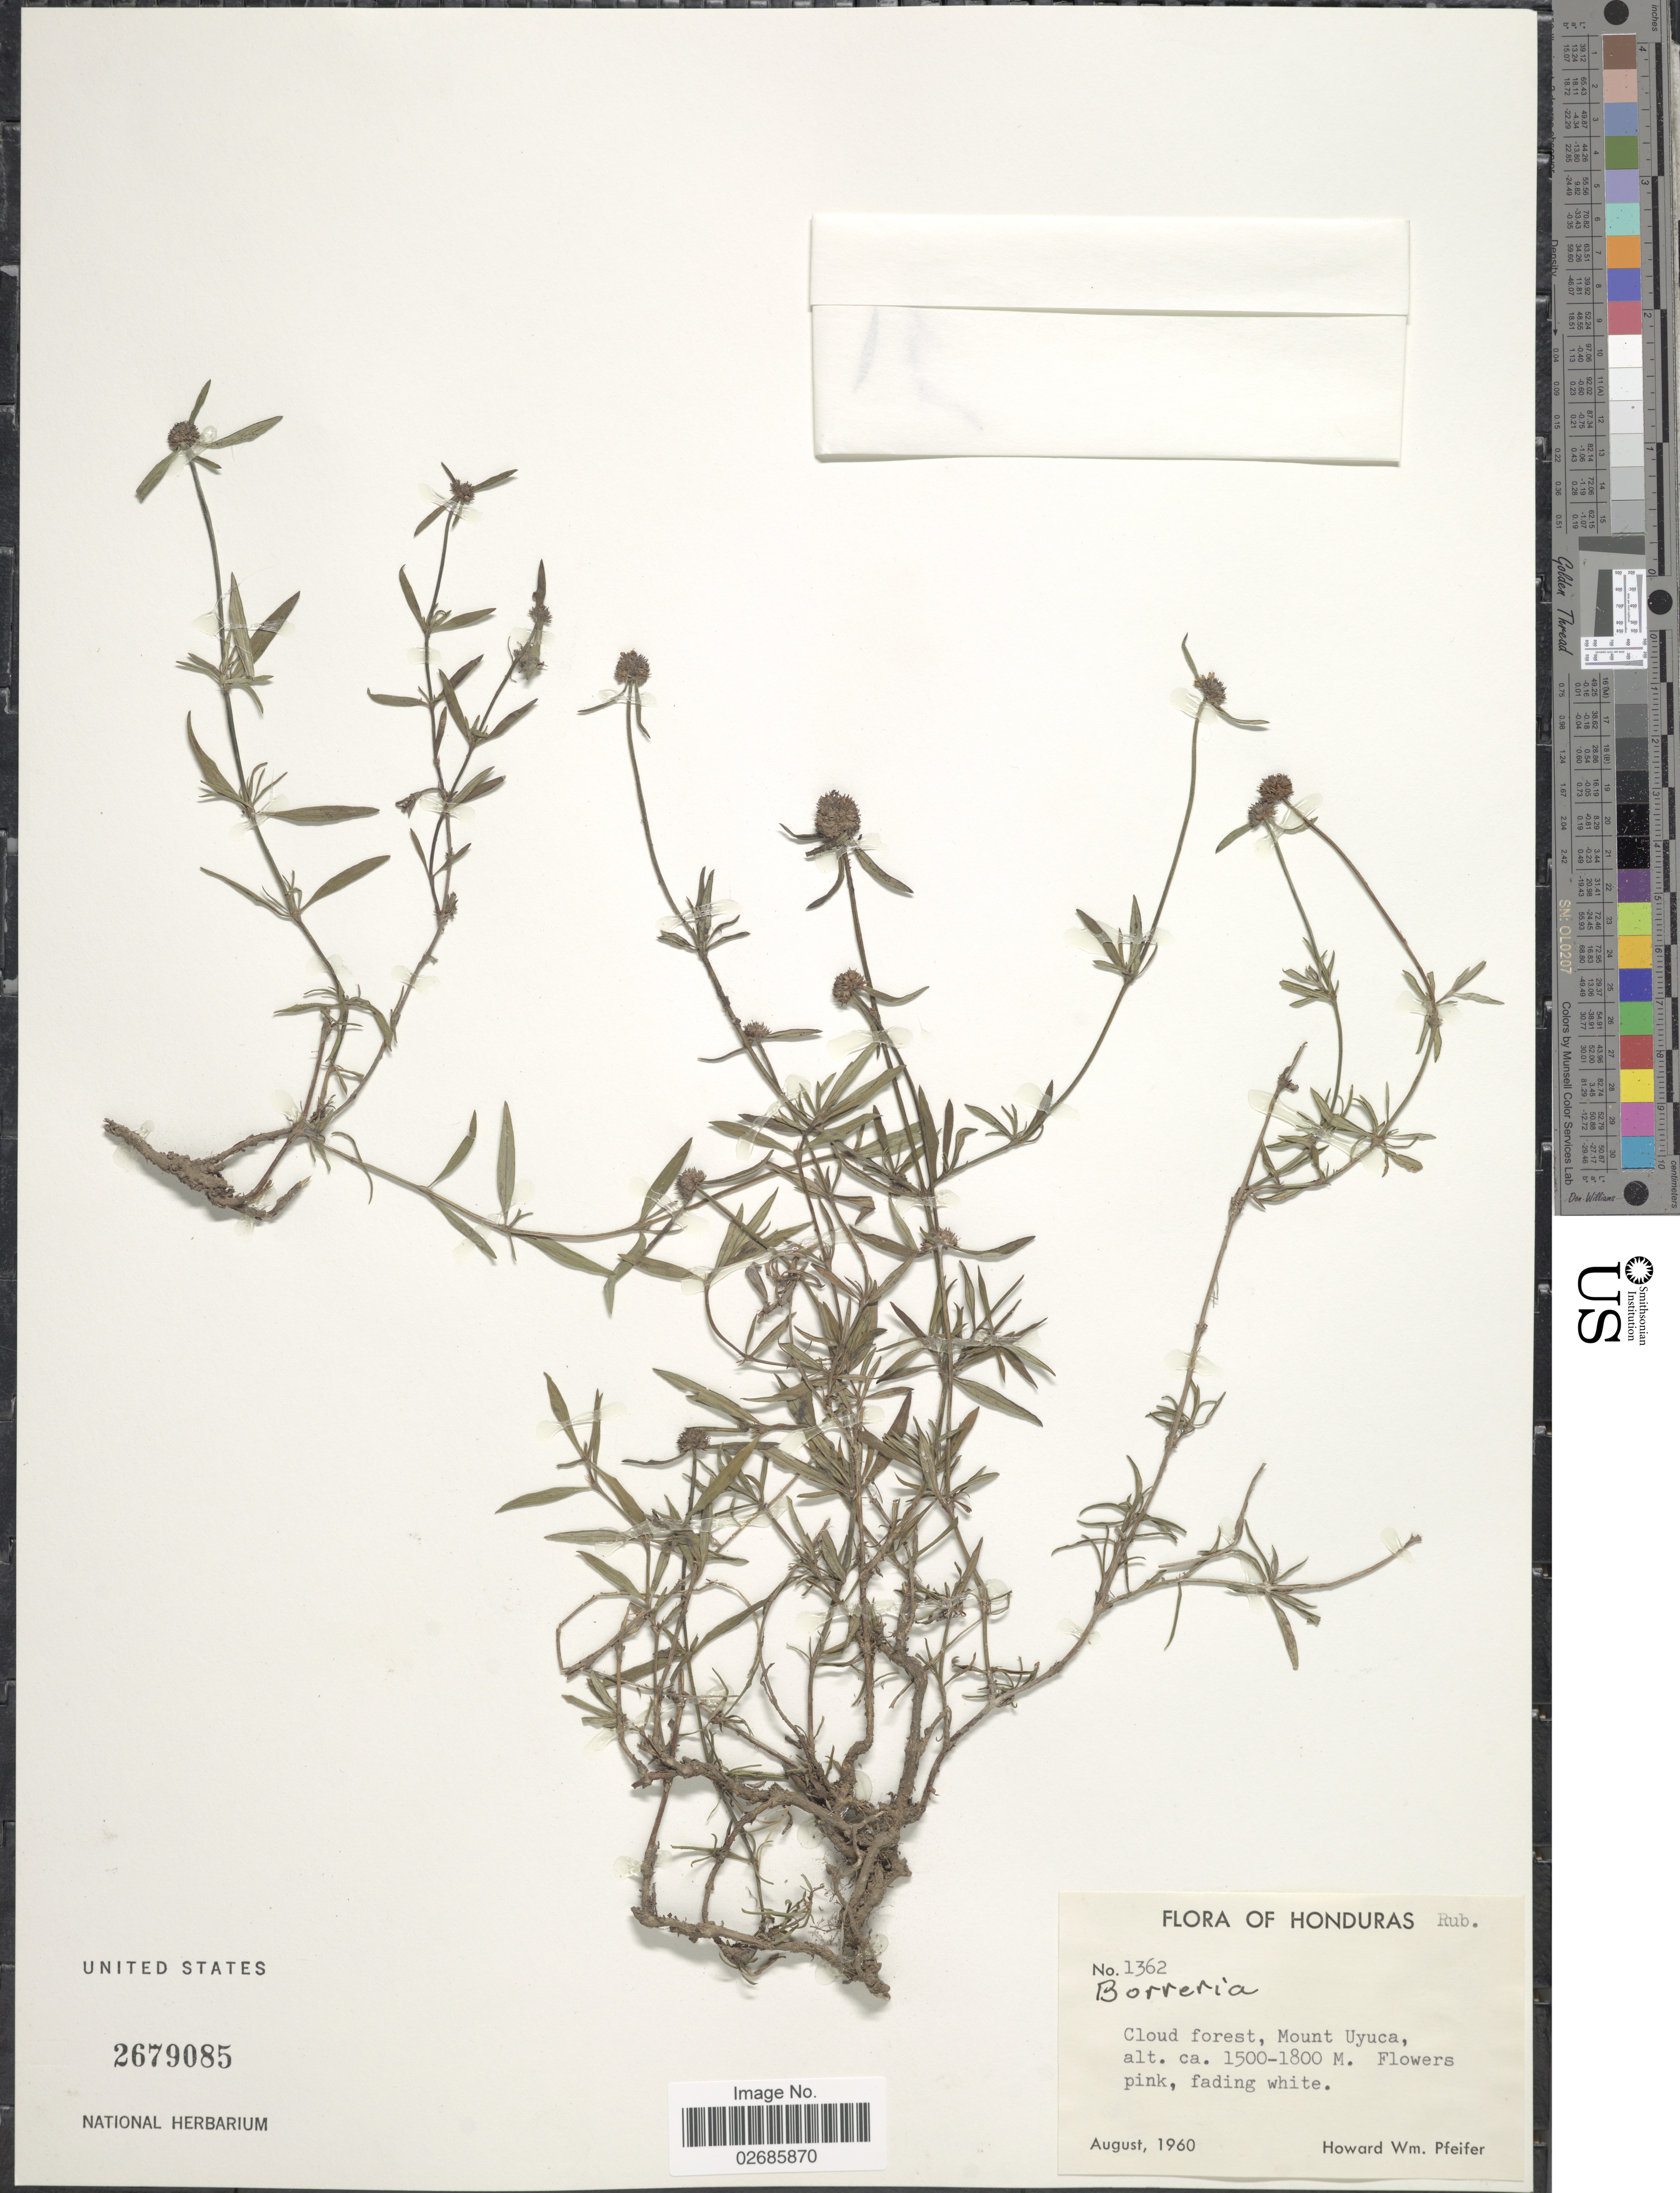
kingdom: Plantae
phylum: Tracheophyta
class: Magnoliopsida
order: Gentianales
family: Rubiaceae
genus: Borreria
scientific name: Borreria sp.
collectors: H. W. Pfeifer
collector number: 1362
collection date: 1960-08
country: Honduras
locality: Cloud forest, Mount Uyuca.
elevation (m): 1500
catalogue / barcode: US 2679085